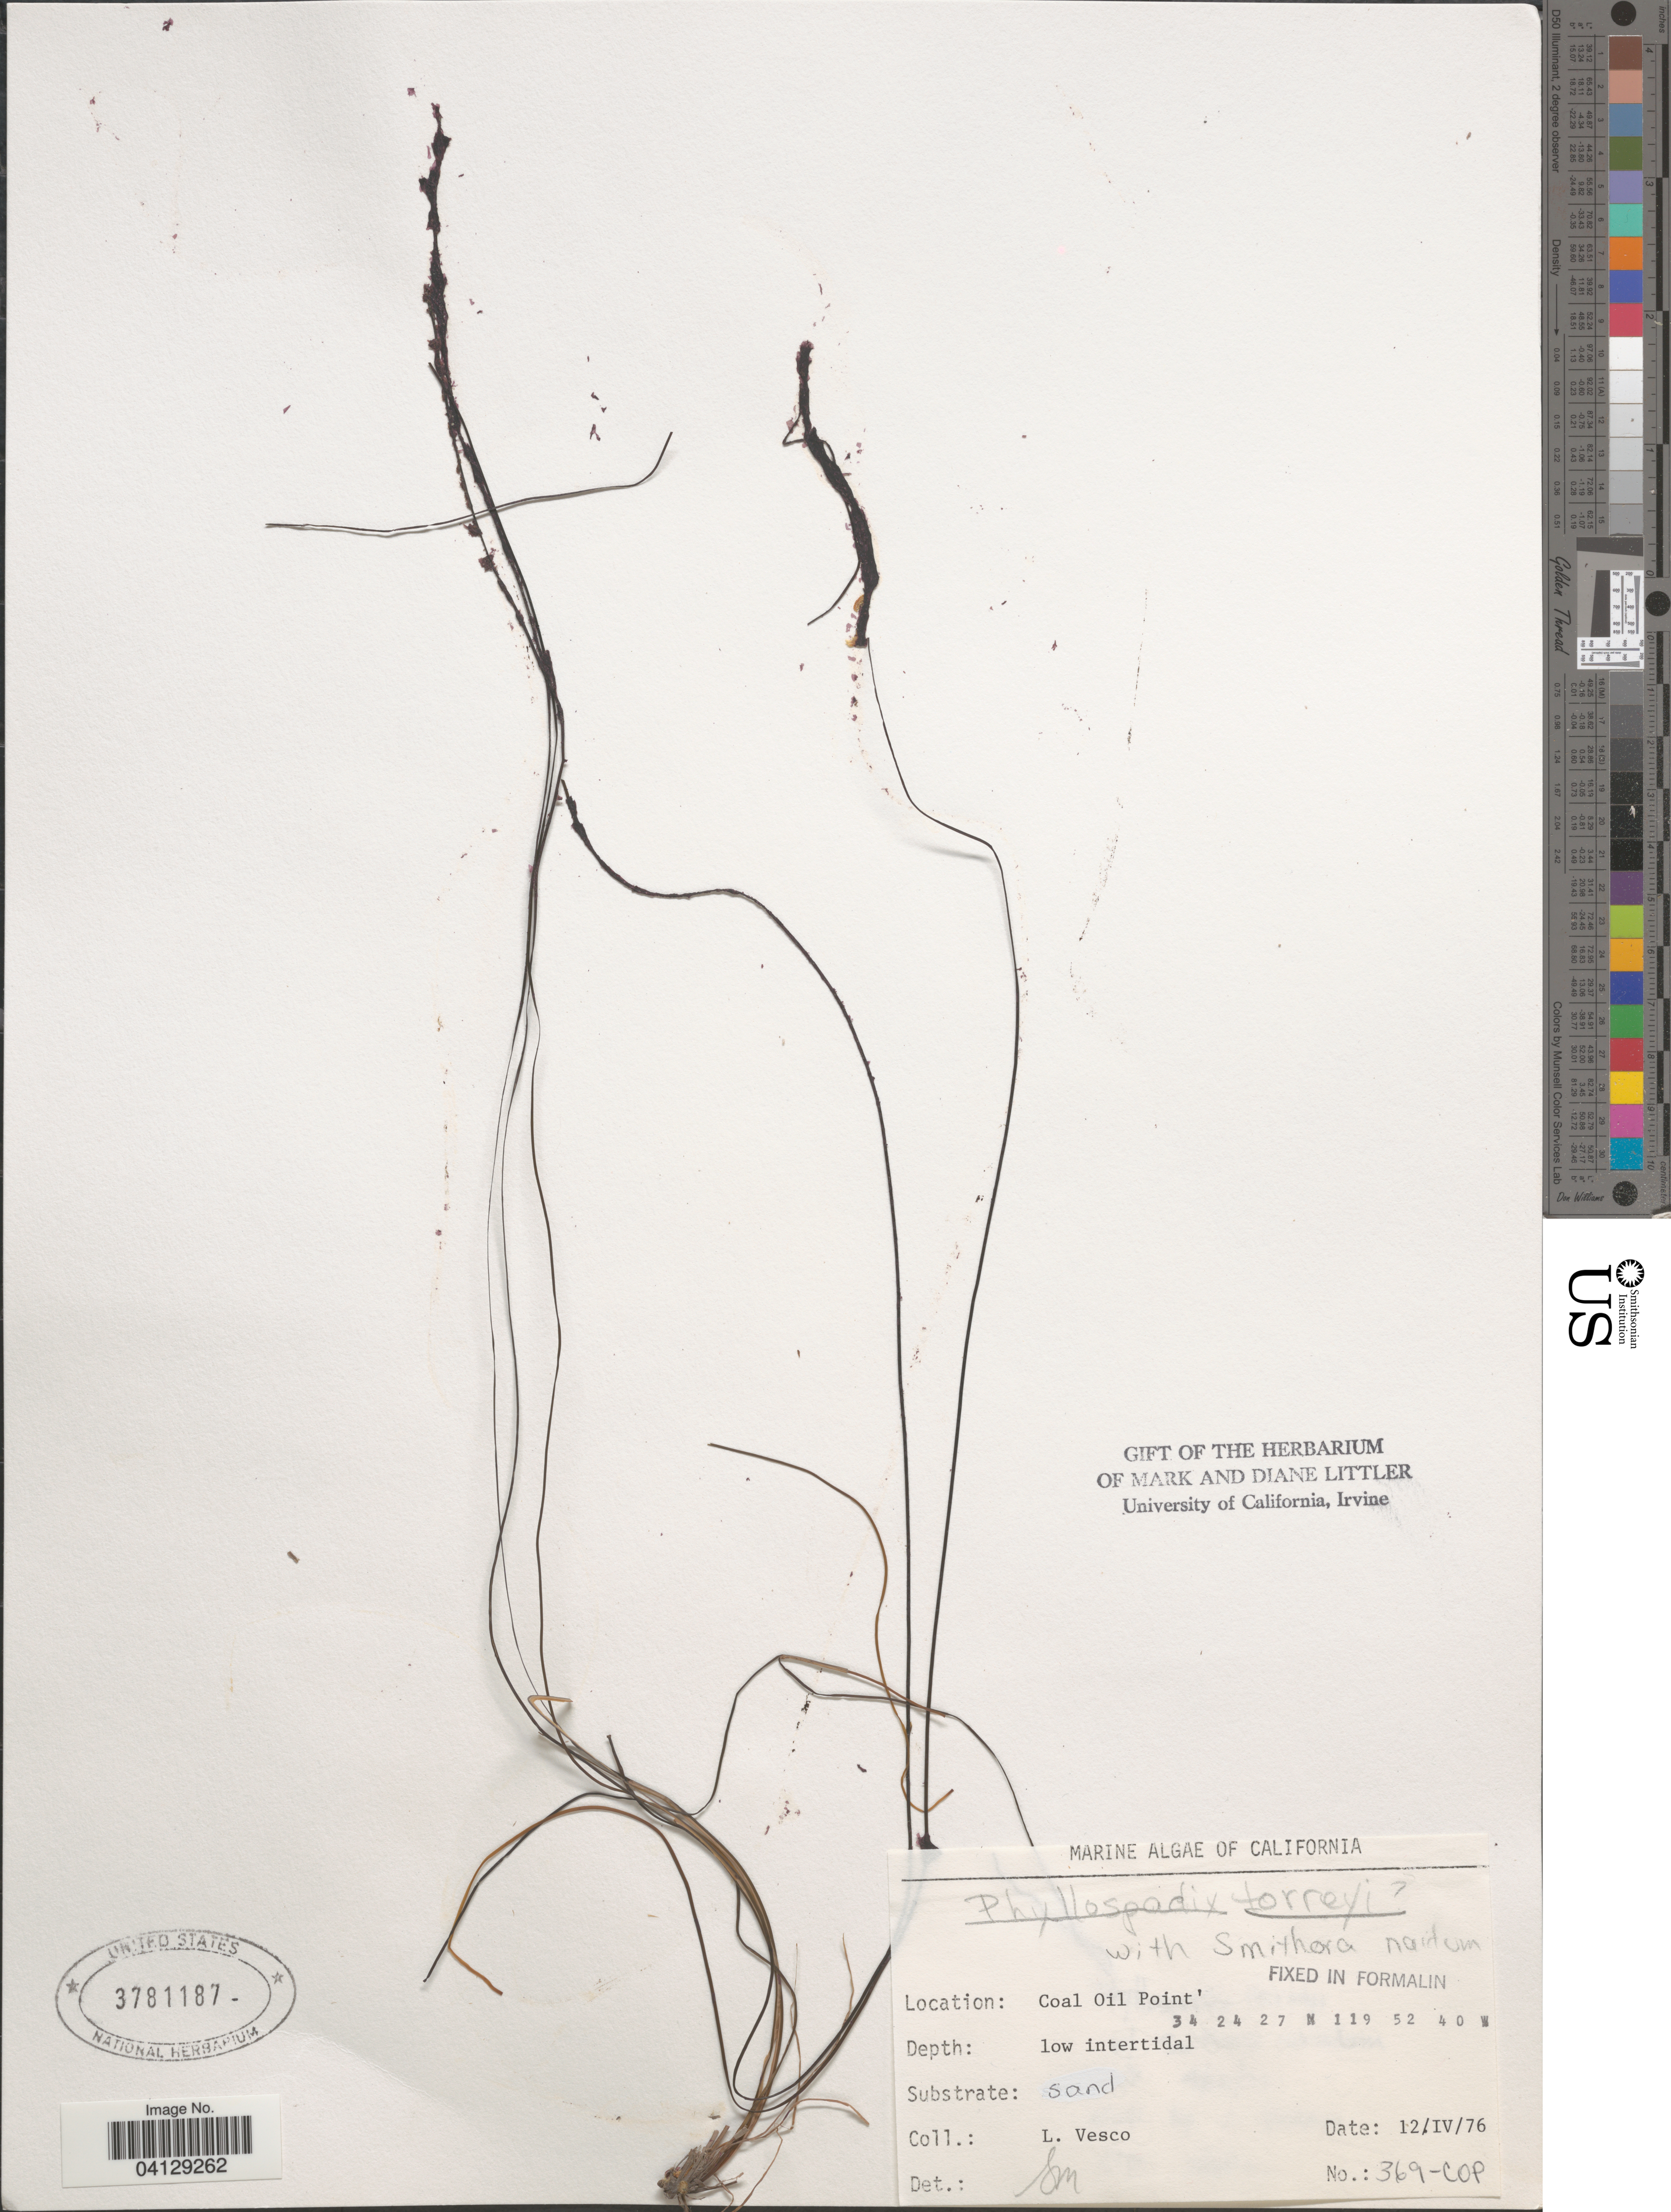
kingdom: Plantae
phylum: Tracheophyta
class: Liliopsida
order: Alismatales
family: Zosteraceae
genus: Phyllospadix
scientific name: Phyllospadix torreyi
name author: S. Watson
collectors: L. Vesco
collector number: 369-COP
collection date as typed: Transcribed d/m/y: 12/4/76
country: United States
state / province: California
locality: Coal Oil Point'.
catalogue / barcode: US 3781187